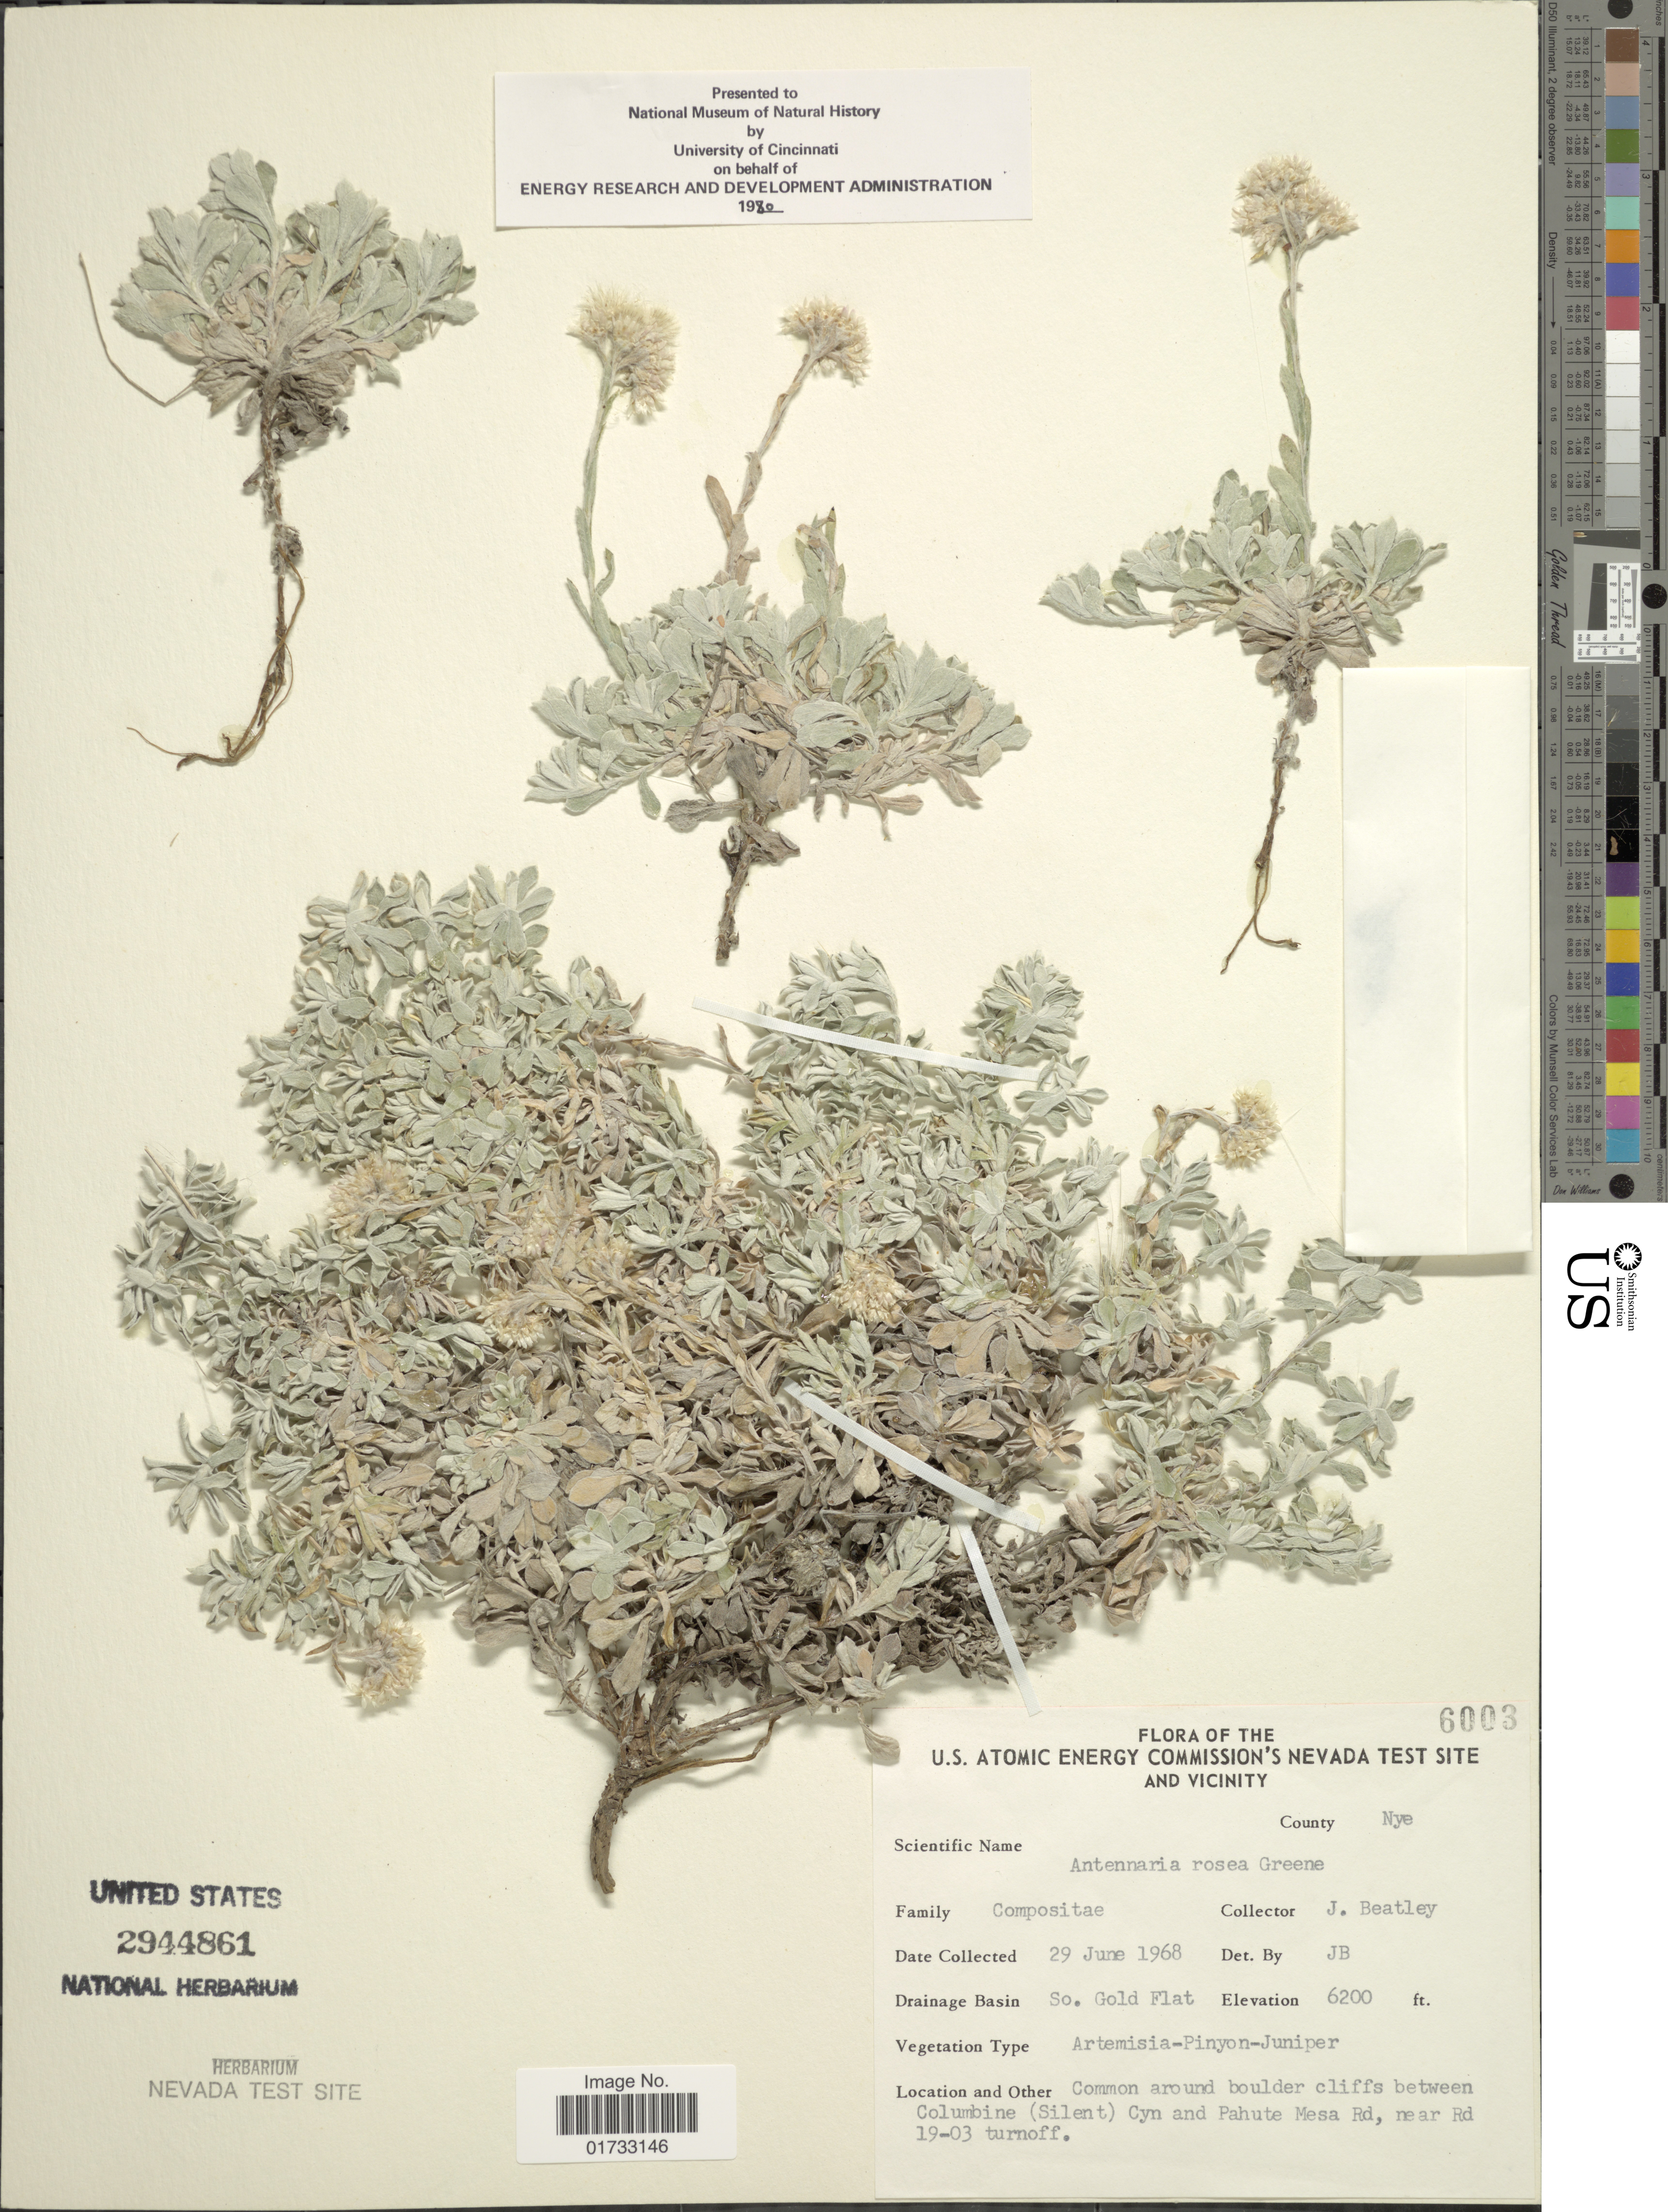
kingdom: Plantae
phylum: Tracheophyta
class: Magnoliopsida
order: Asterales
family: Asteraceae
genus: Antennaria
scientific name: Antennaria rosea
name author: Greene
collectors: J. C. Beatley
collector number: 6003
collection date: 1968-06-29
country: United States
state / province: Nevada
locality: U.S. Atomic Energy Commision's Nevada Test Site and Vicinity, So. Gold Flat, common around boulder cliffs between Columbine (Silent) Cyn and Pahute Mesa Rd., near Rd 19-03 turnoff, County Nye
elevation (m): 1890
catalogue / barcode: US 2944861